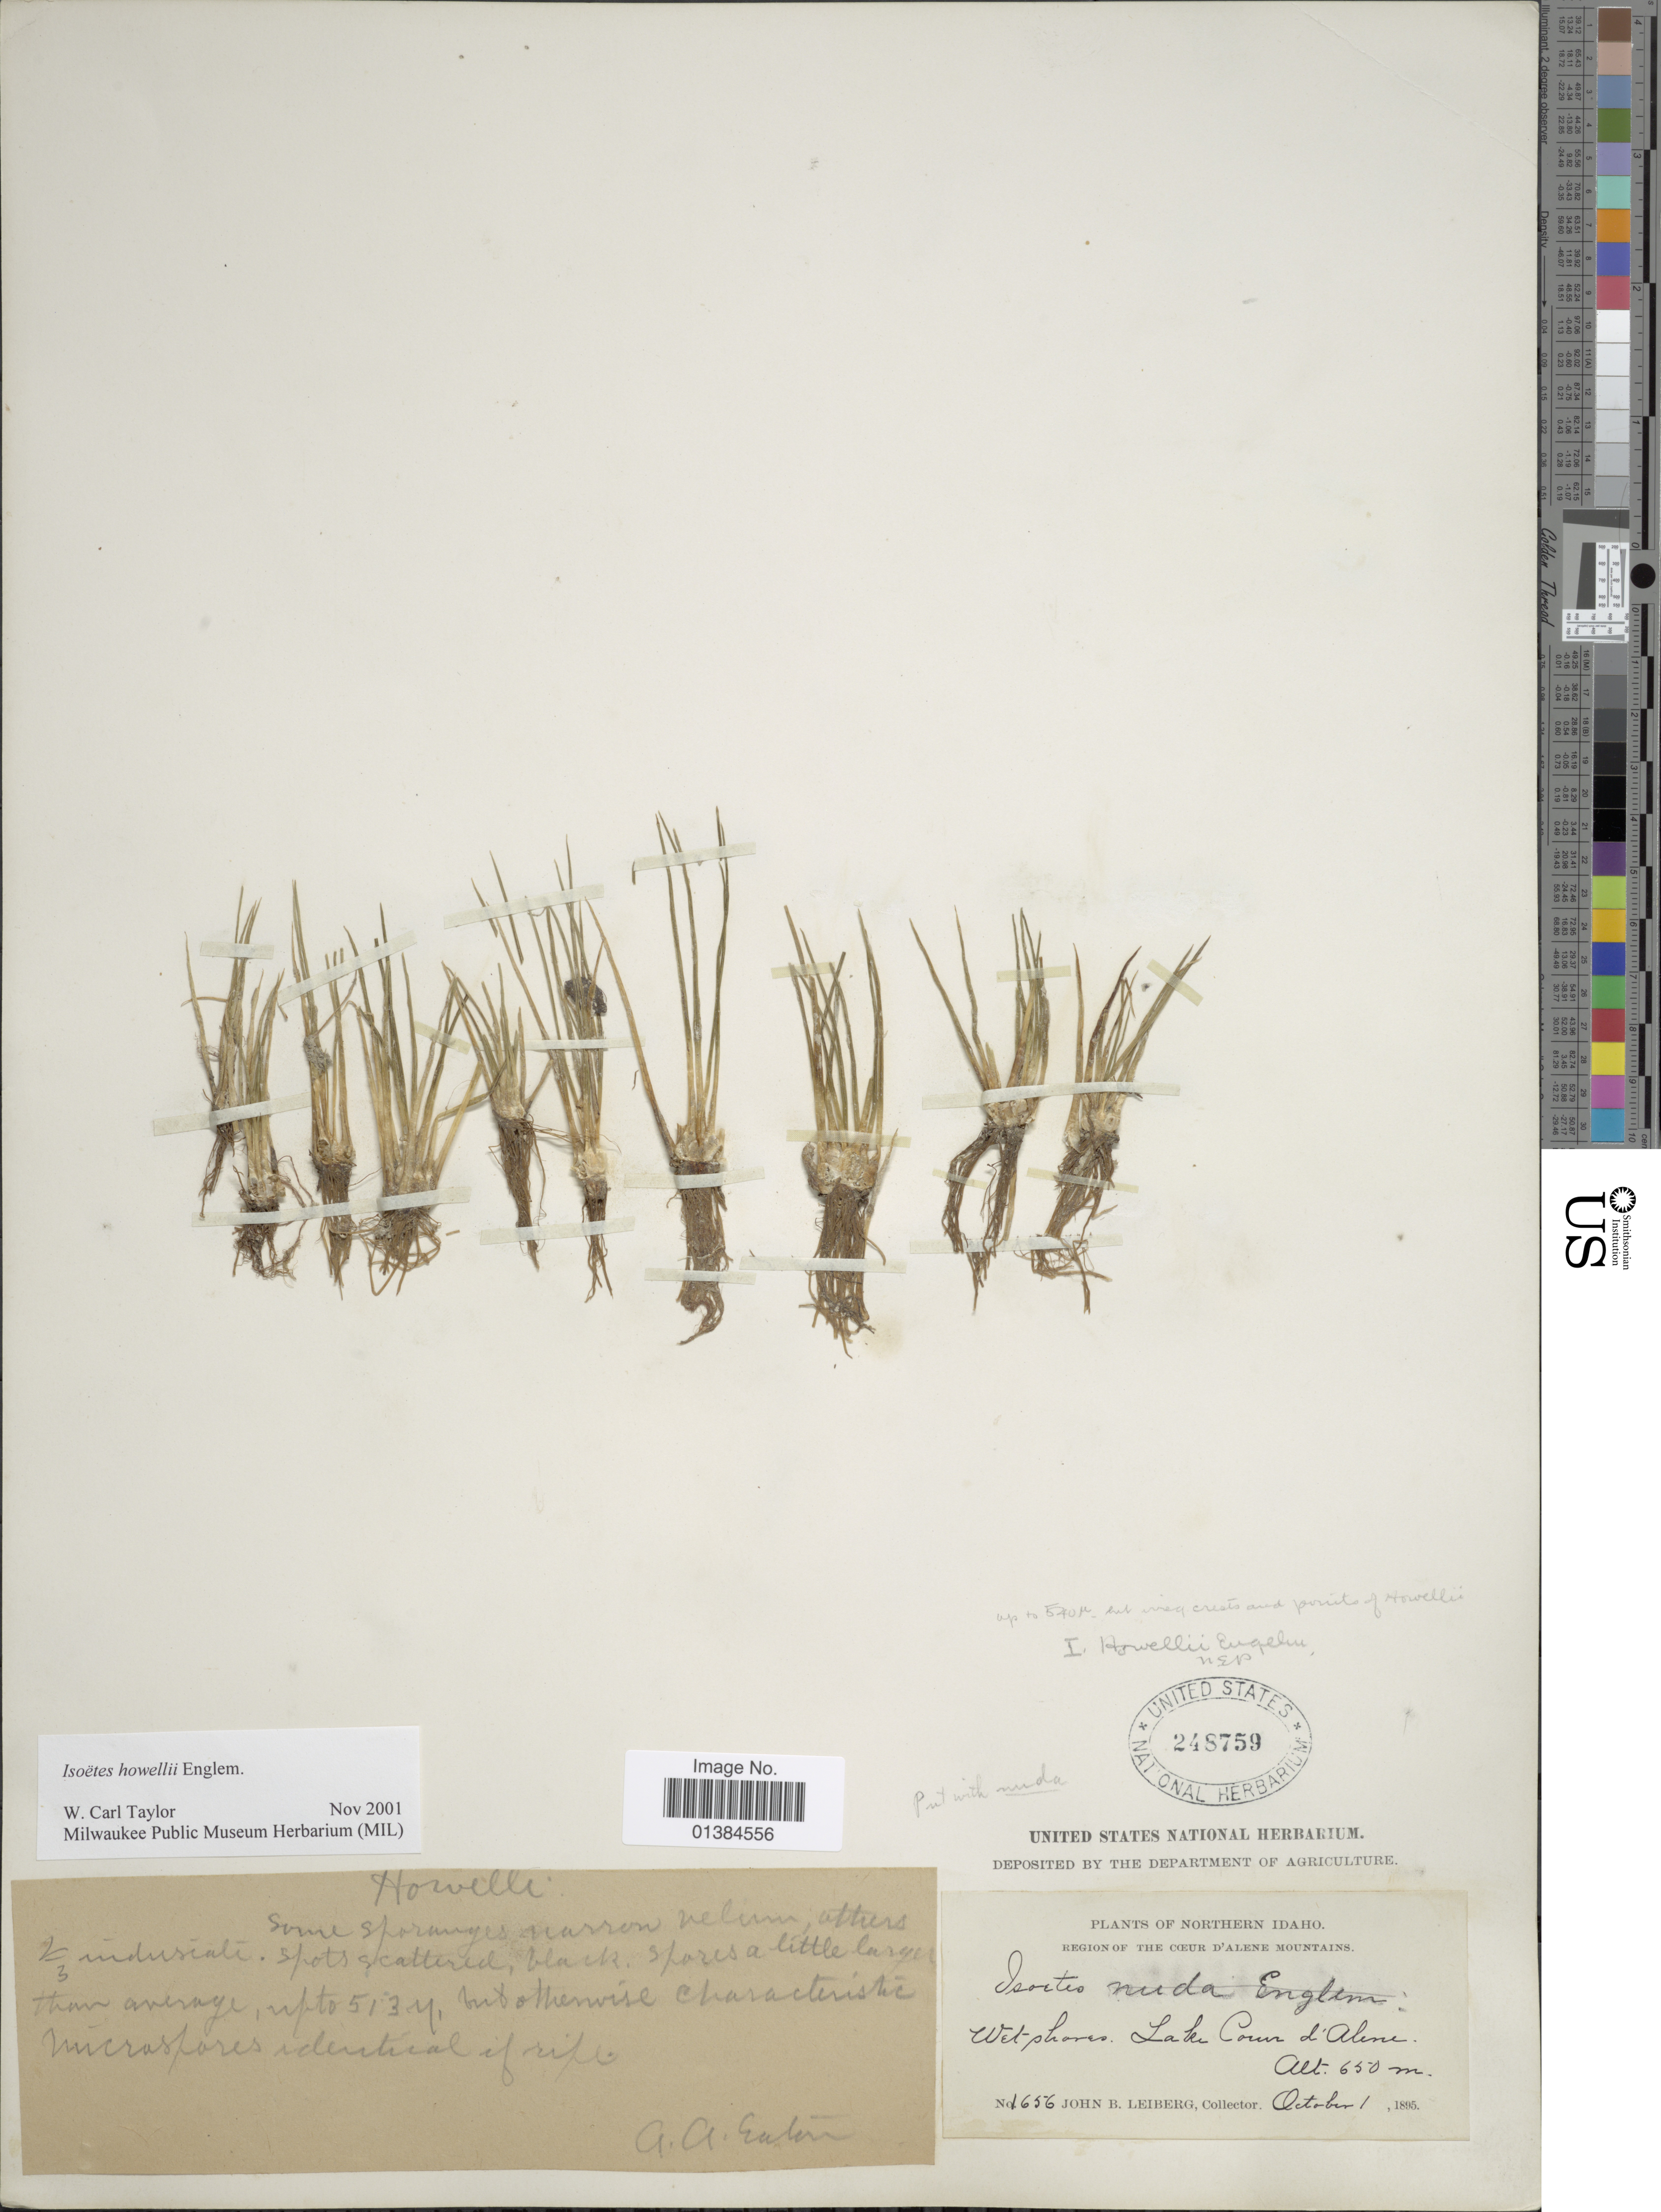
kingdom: Plantae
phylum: Tracheophyta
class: Lycopodiopsida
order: Isoetales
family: Isoetaceae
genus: Isoetes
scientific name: Isoetes howellii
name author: Engelm.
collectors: J. B. Leiberg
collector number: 1656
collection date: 1895-10-01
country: United States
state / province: Idaho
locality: Northern Idaho, Region of the Coeur d'Alene Mountains. Wet shores, Lake Coeur d'Alene.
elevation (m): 650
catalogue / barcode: US 248759